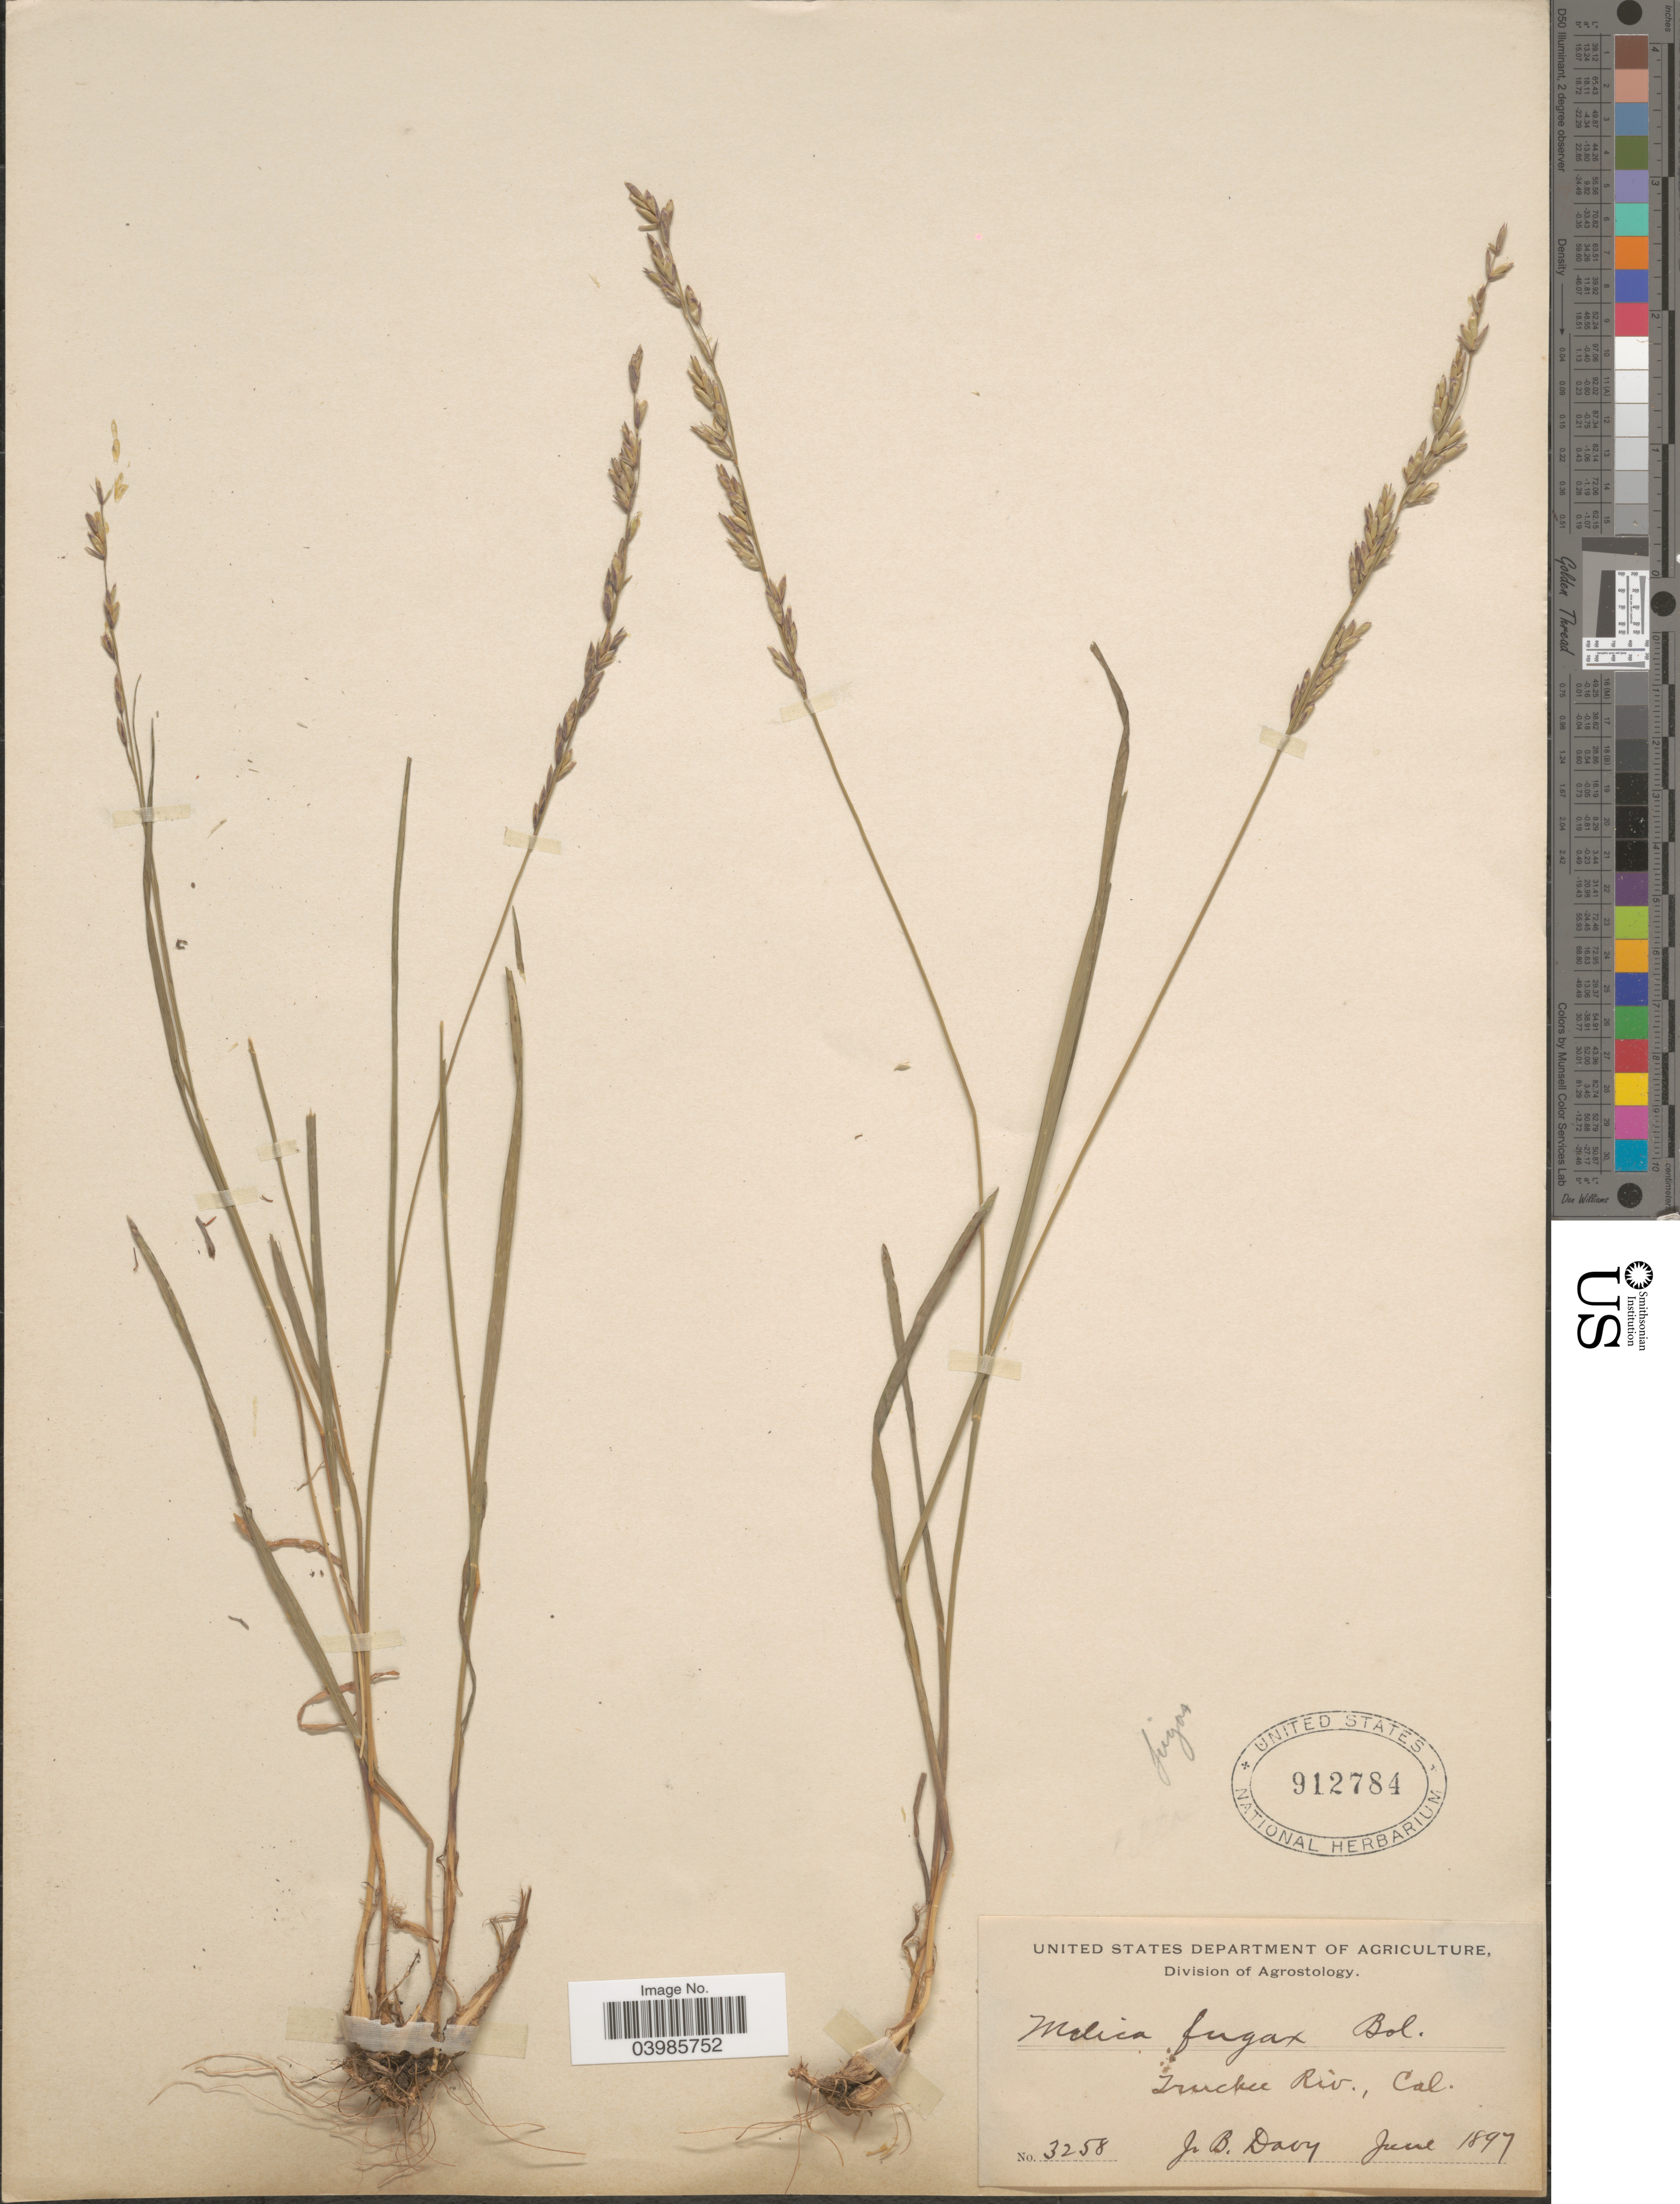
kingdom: Plantae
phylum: Tracheophyta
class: Liliopsida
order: Poales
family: Poaceae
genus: Melica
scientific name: Melica fugax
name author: Bol.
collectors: J. Burtt Davy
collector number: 3258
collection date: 1897-06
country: United States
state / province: California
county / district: Nevada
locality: Truckee Riv.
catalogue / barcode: US 912784